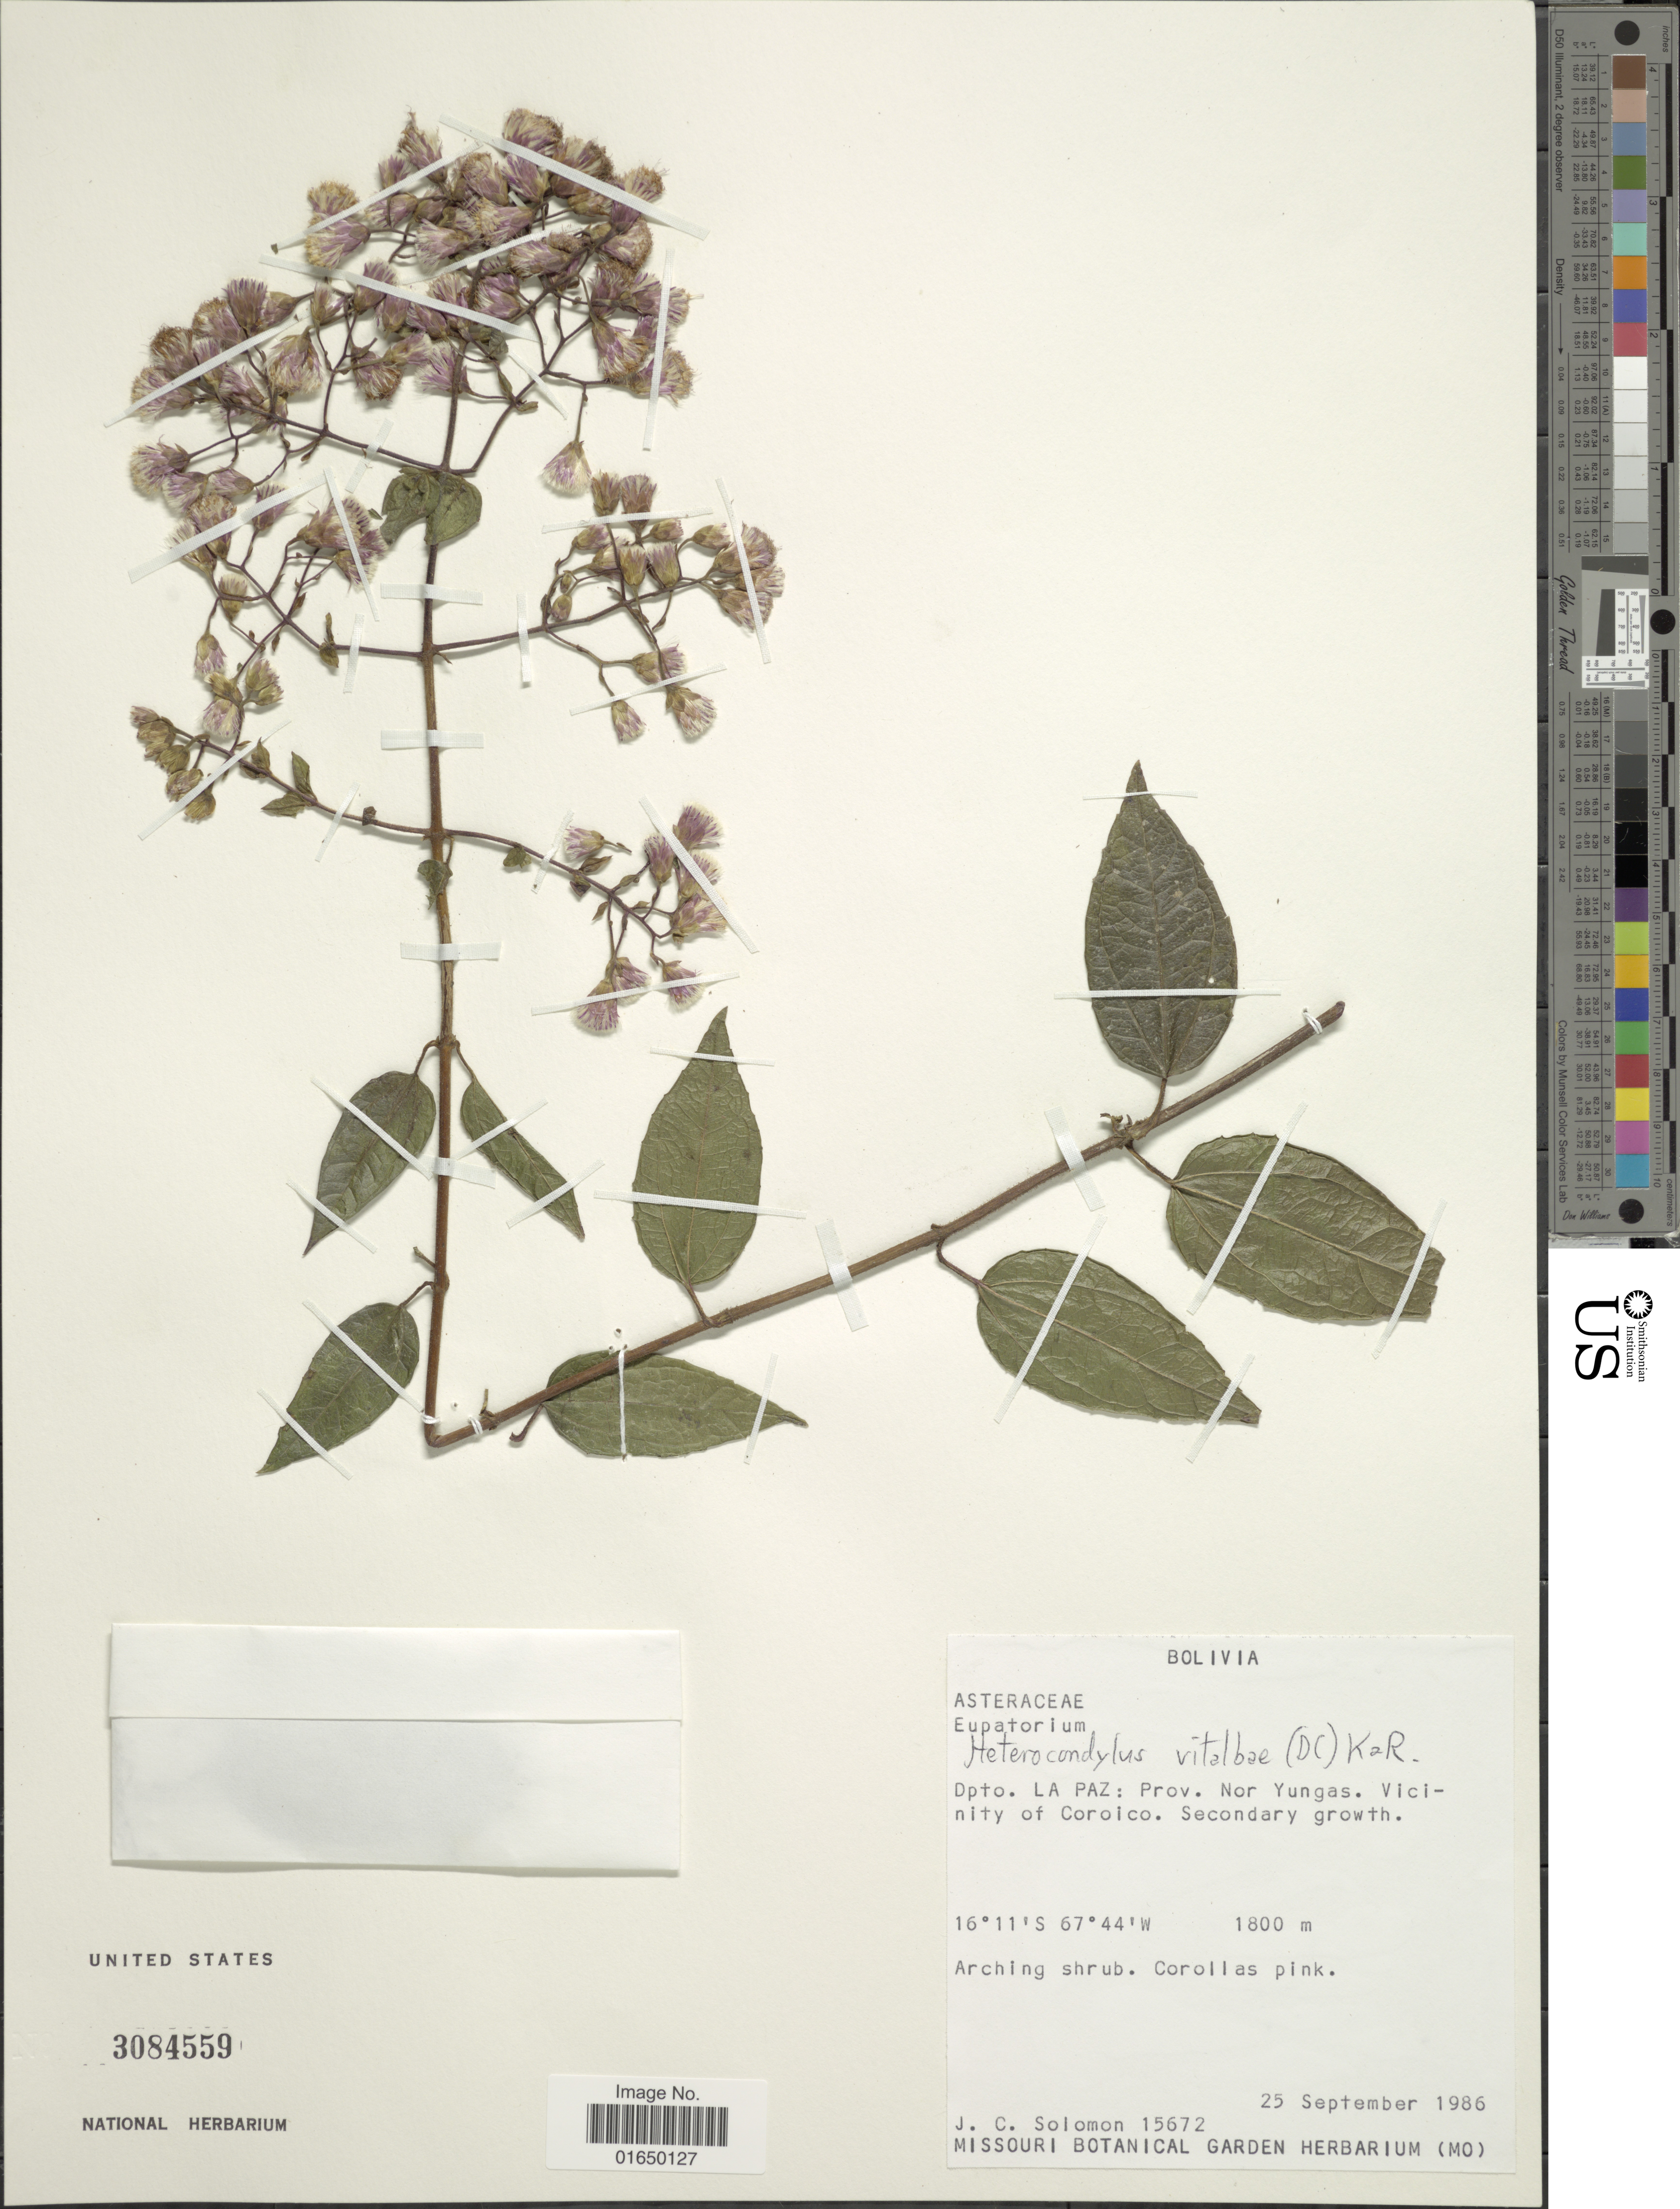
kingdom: Plantae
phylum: Tracheophyta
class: Magnoliopsida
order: Asterales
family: Asteraceae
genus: Heterocondylus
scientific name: Heterocondylus vitalbae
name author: (DC.) R.M. King & H. Rob.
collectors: J. C. Solomon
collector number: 15672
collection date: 1986-09-25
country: Bolivia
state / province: La Paz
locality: Dpto. La Paz. Nor Yungas. Viciniy of Coroico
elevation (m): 1800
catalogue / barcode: US 3084559